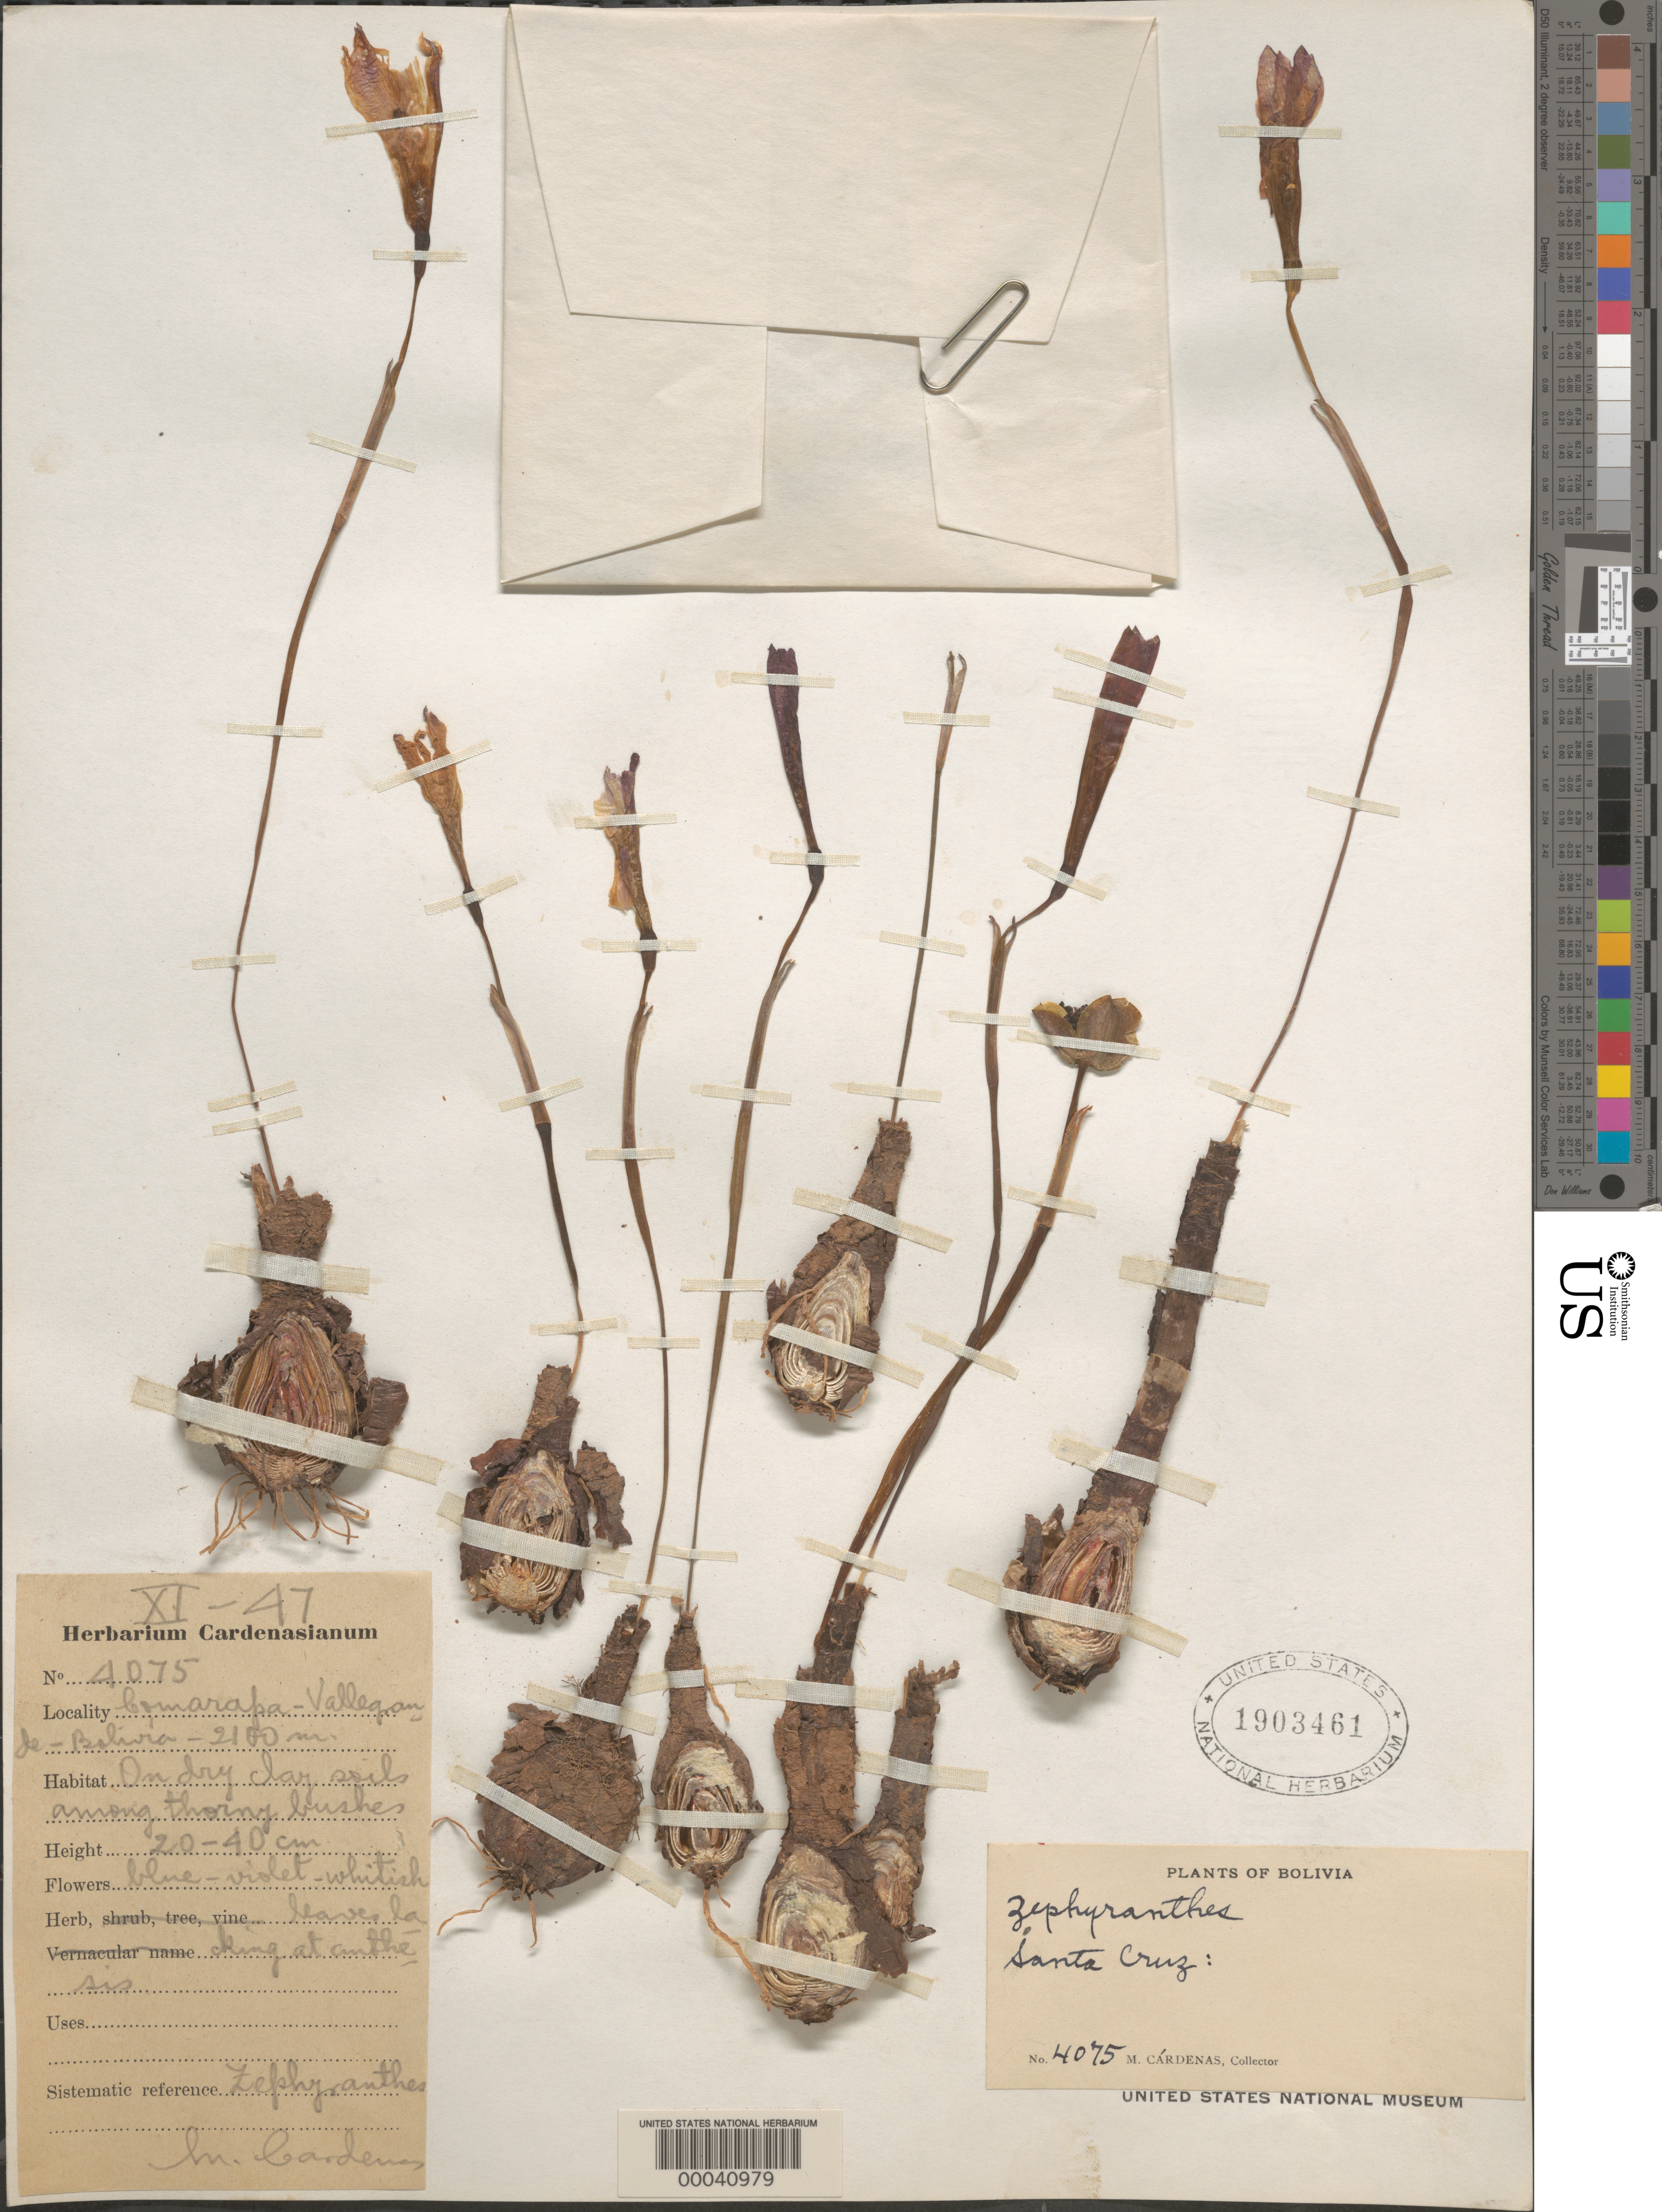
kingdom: Plantae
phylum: Tracheophyta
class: Liliopsida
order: Asparagales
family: Amaryllidaceae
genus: Zephyranthes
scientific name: Zephyranthes sp.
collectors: M. Cárdenas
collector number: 4075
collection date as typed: Nov 1947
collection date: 1947-11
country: Bolivia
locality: Comarapa, Valle Grande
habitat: Dry clay soils among thorn bushes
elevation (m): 2100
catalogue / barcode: US 1903461